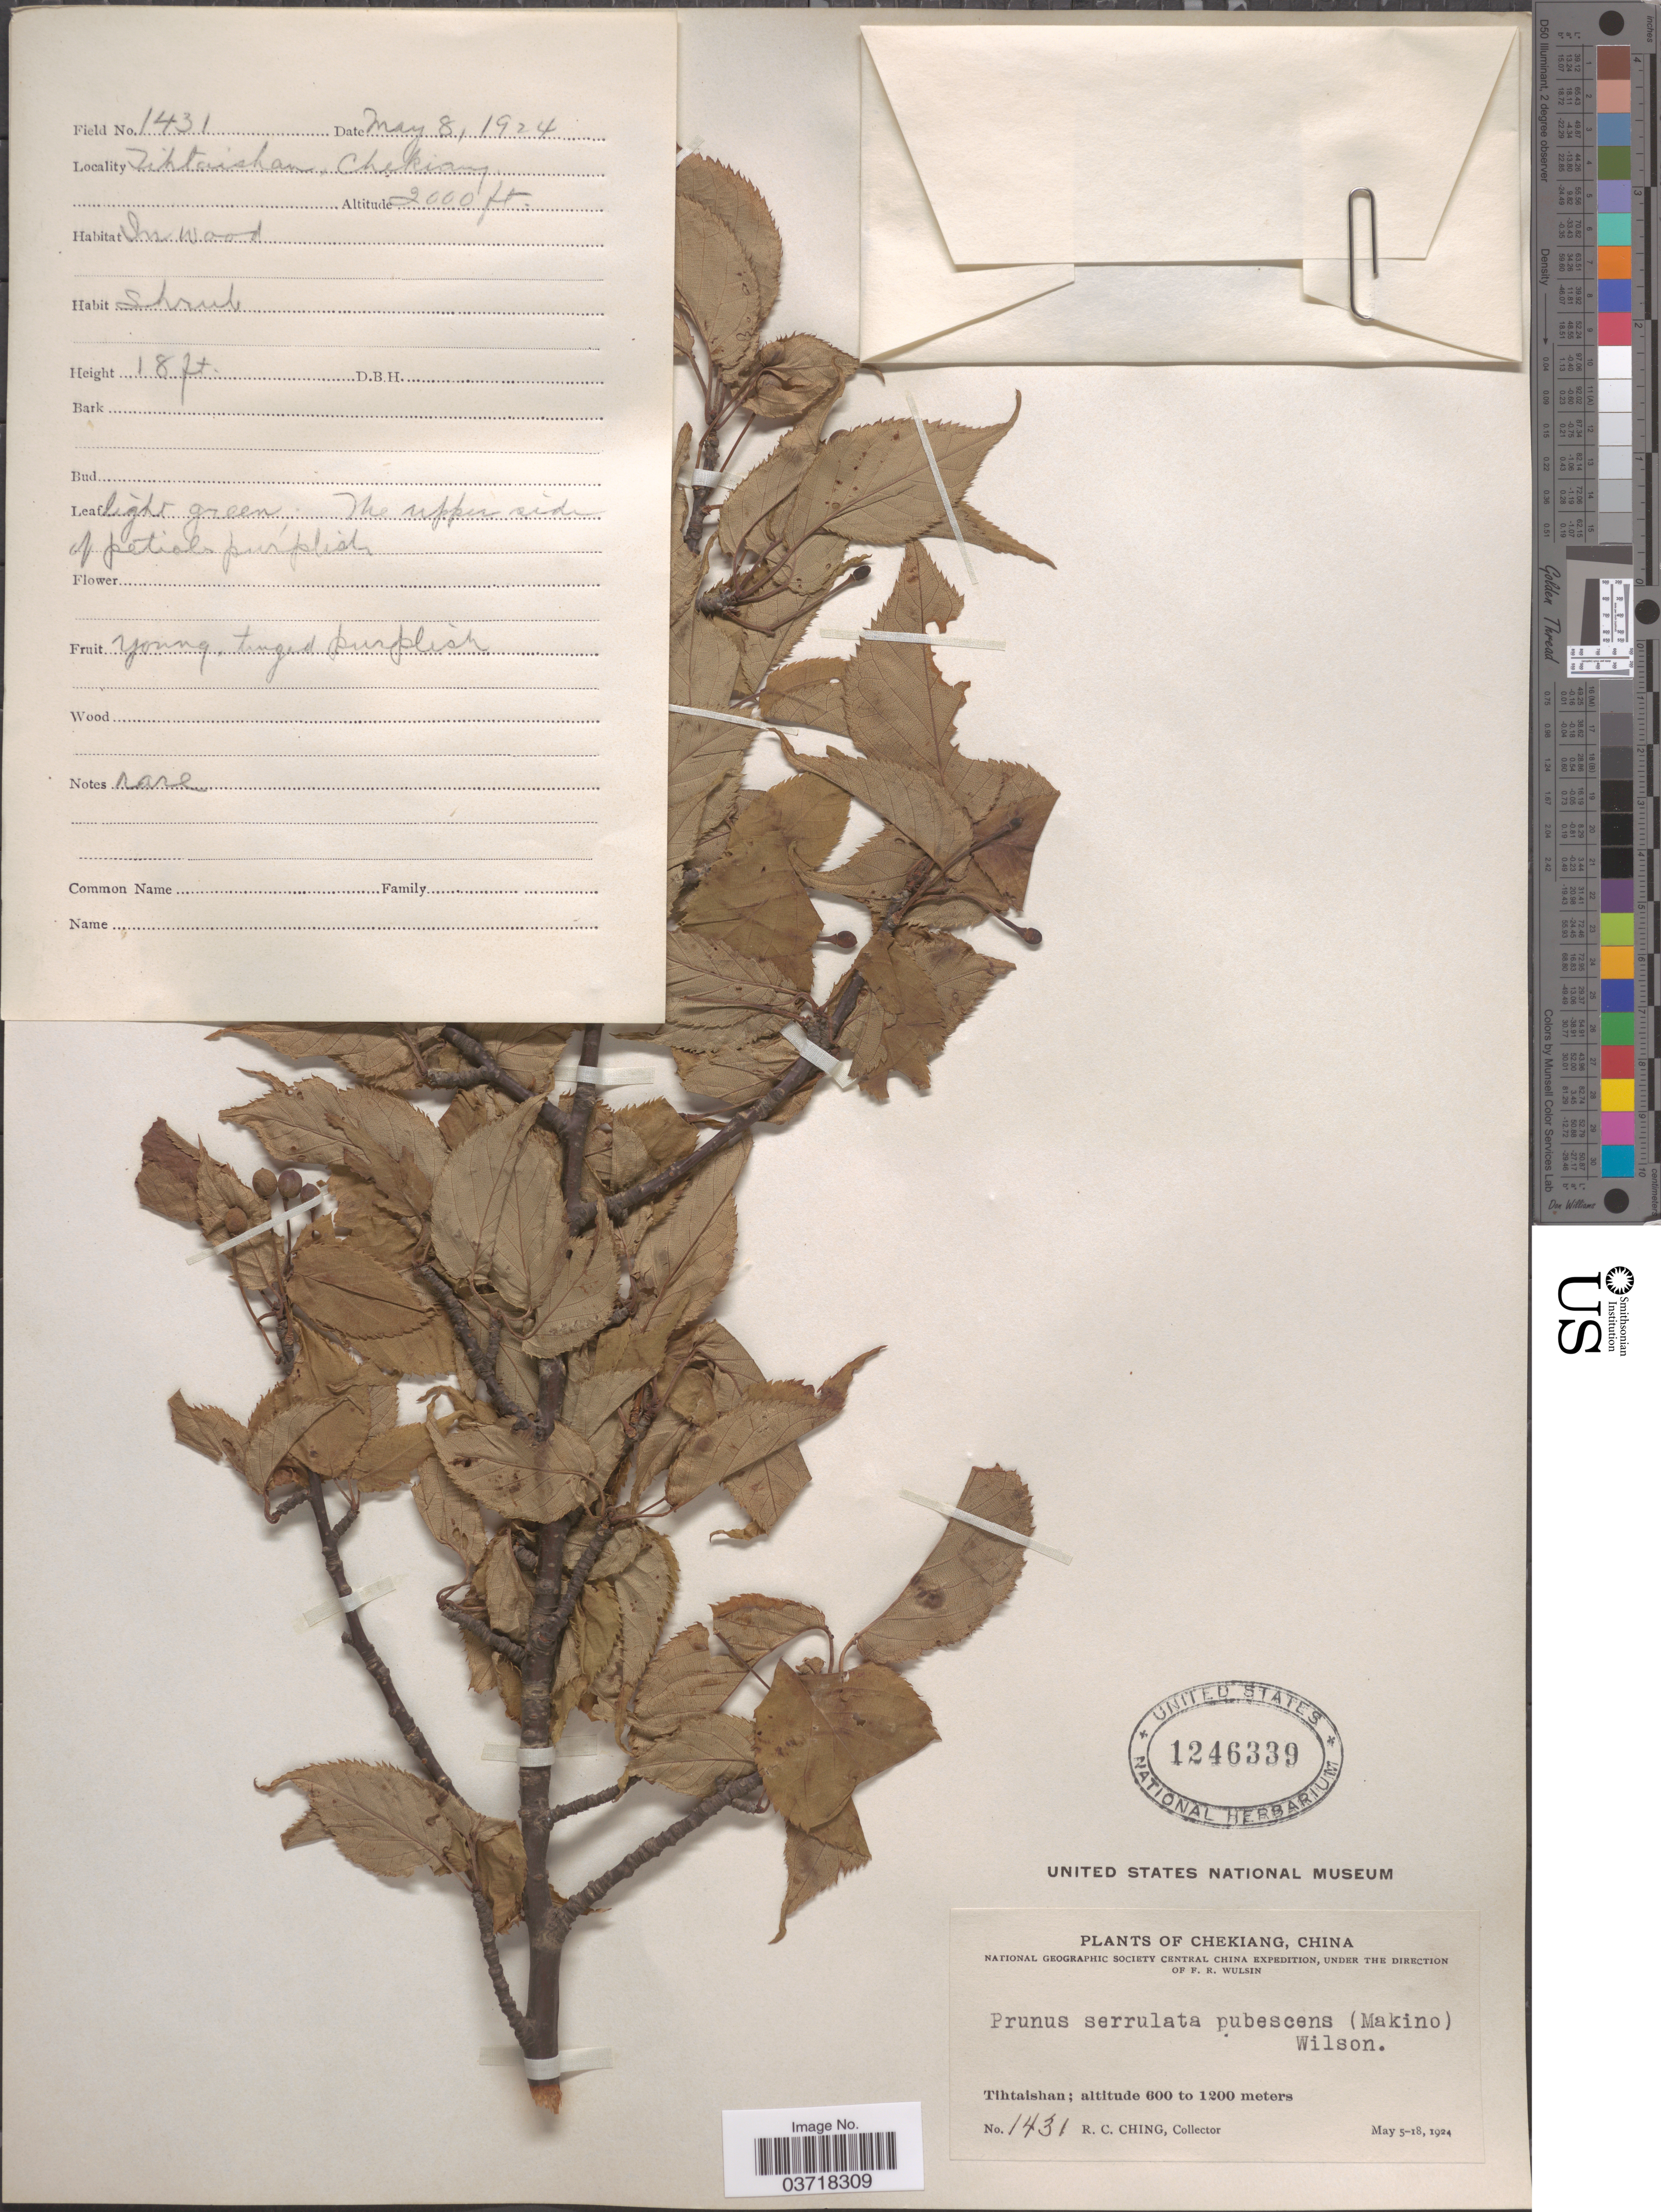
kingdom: Plantae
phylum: Tracheophyta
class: Magnoliopsida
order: Rosales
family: Rosaceae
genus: Prunus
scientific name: Prunus serrulata var. pubescens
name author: (Makino) Nakai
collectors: R. C. Ching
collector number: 1431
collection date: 1924-05-08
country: China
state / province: Zhejiang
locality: Chekiang. Tihtaishan.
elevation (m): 610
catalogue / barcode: US 1246339